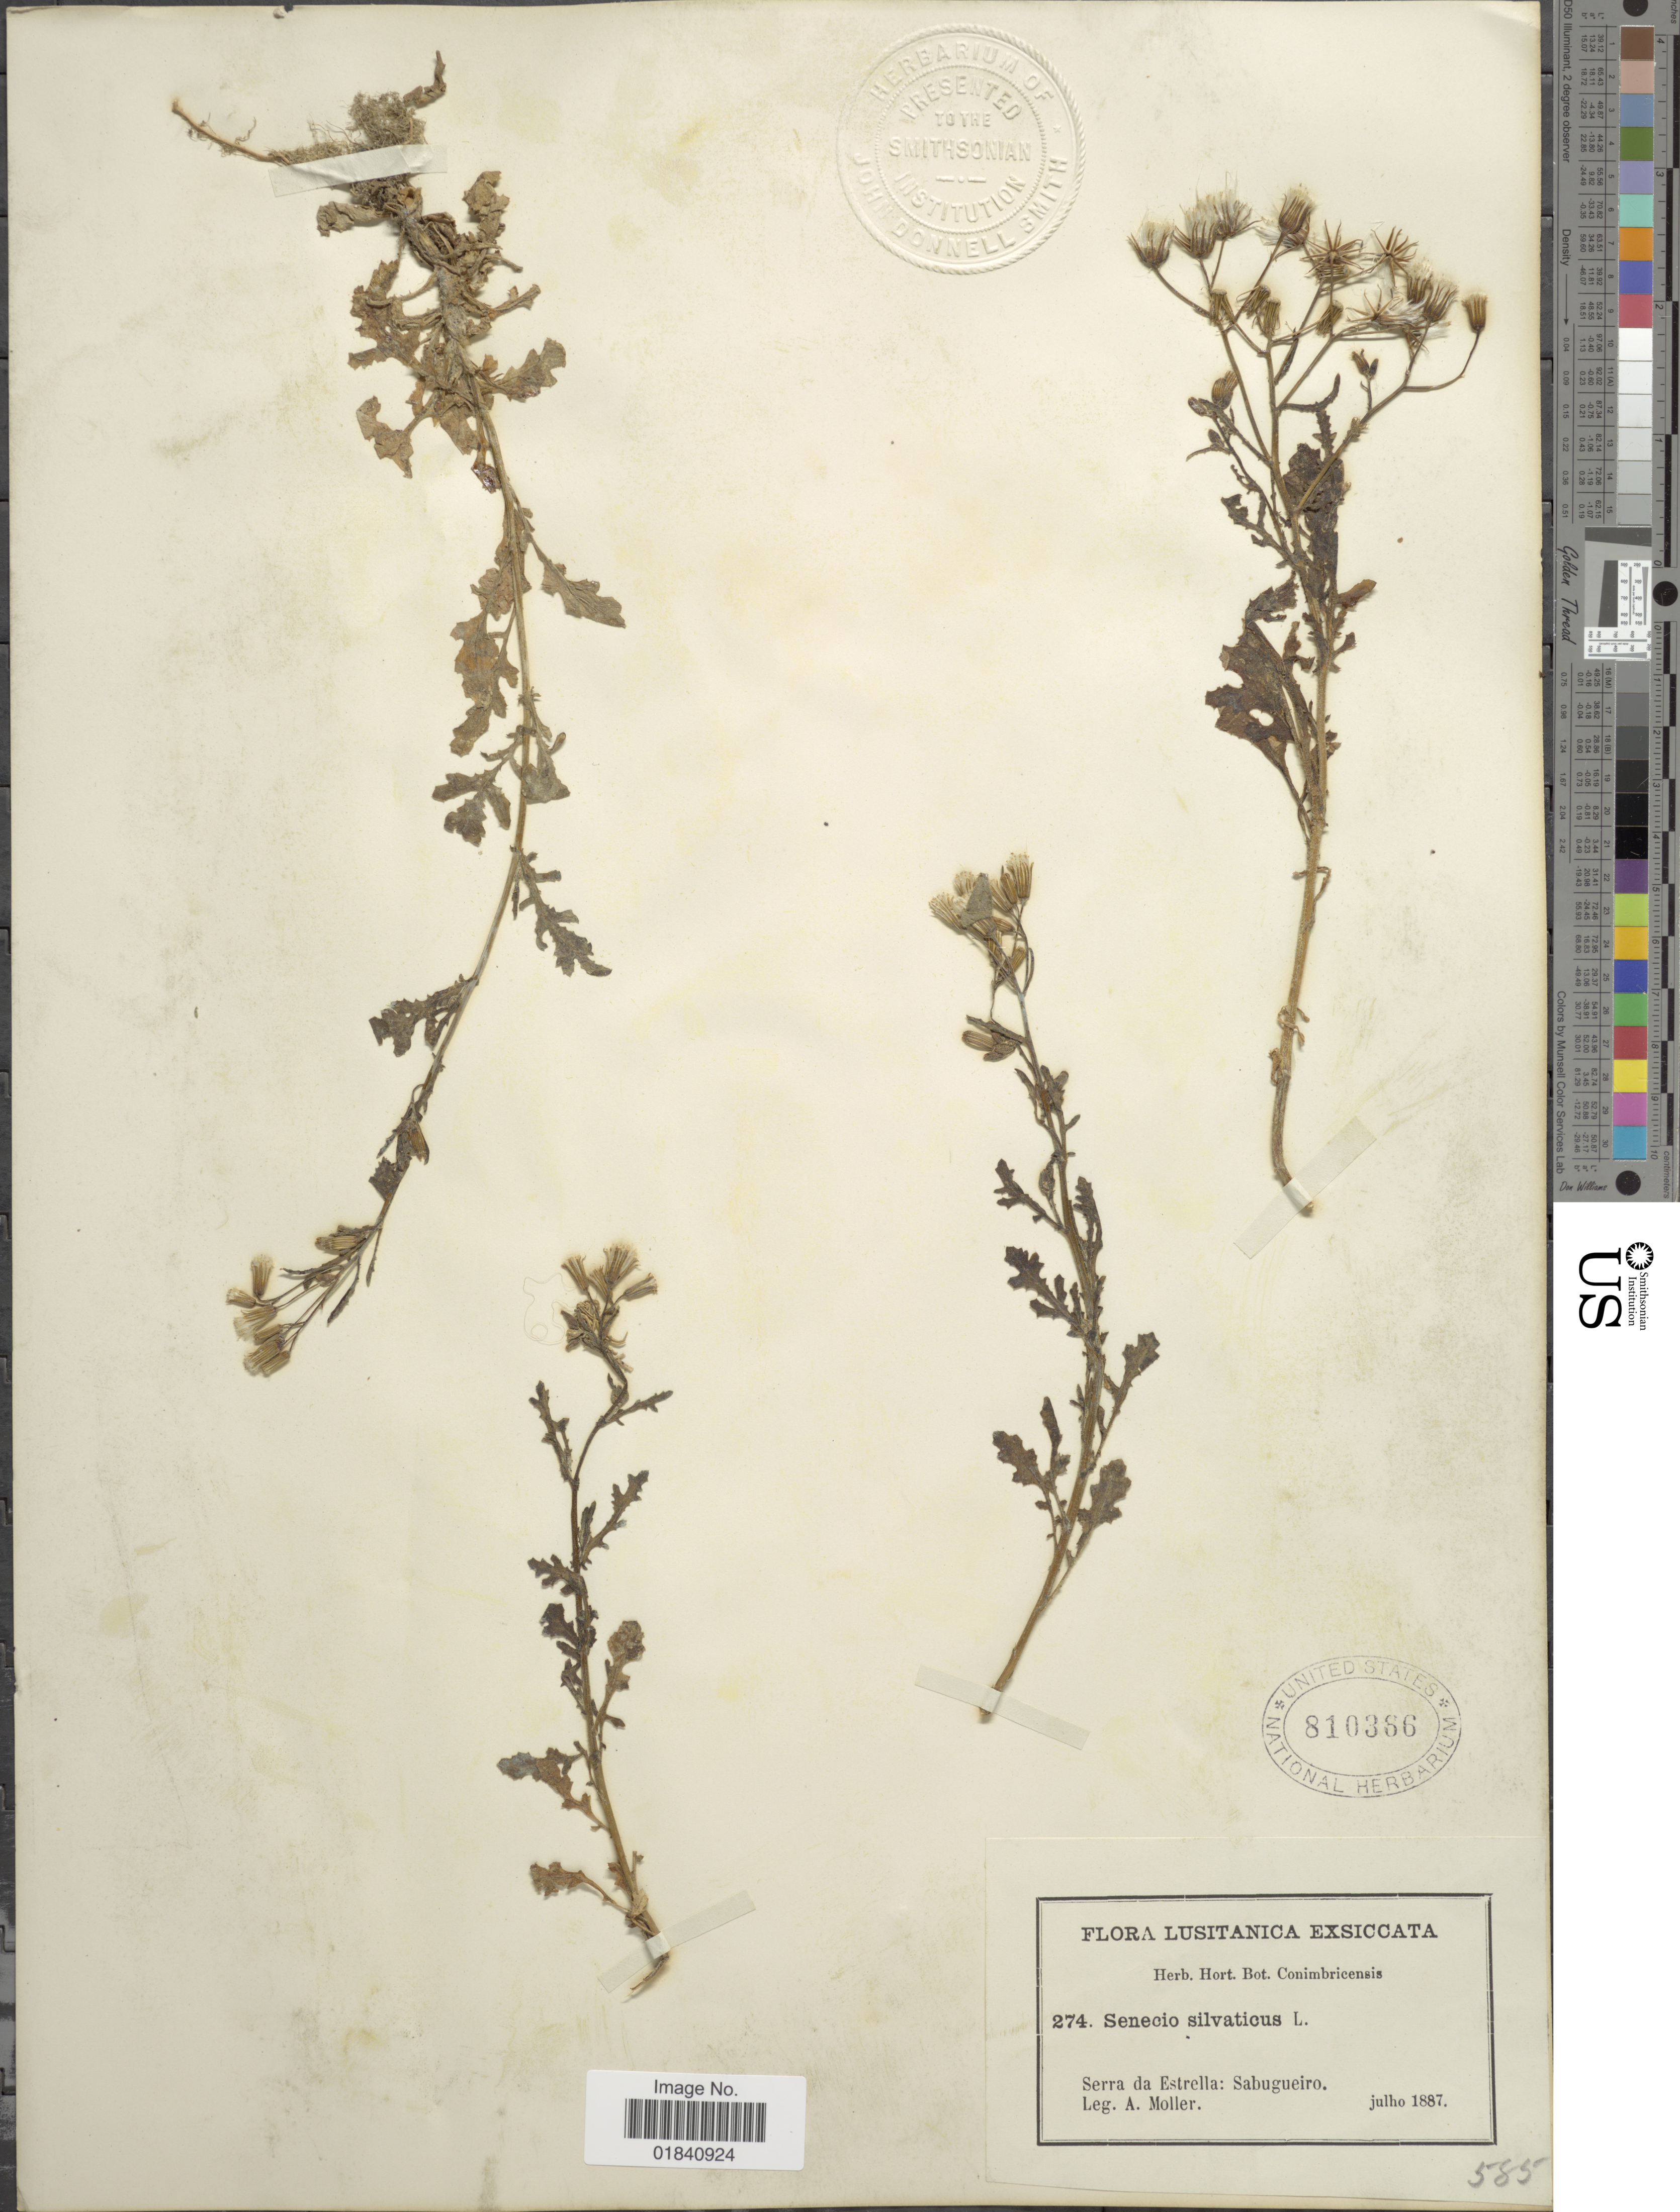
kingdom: Plantae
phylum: Tracheophyta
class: Magnoliopsida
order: Asterales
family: Asteraceae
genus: Senecio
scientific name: Senecio sylvaticus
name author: L.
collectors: A. Moller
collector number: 274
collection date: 1887-07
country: Portugal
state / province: Castelo Branco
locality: Lusitanica. Serra da Estrella: Sabugueiro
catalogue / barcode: US 810366